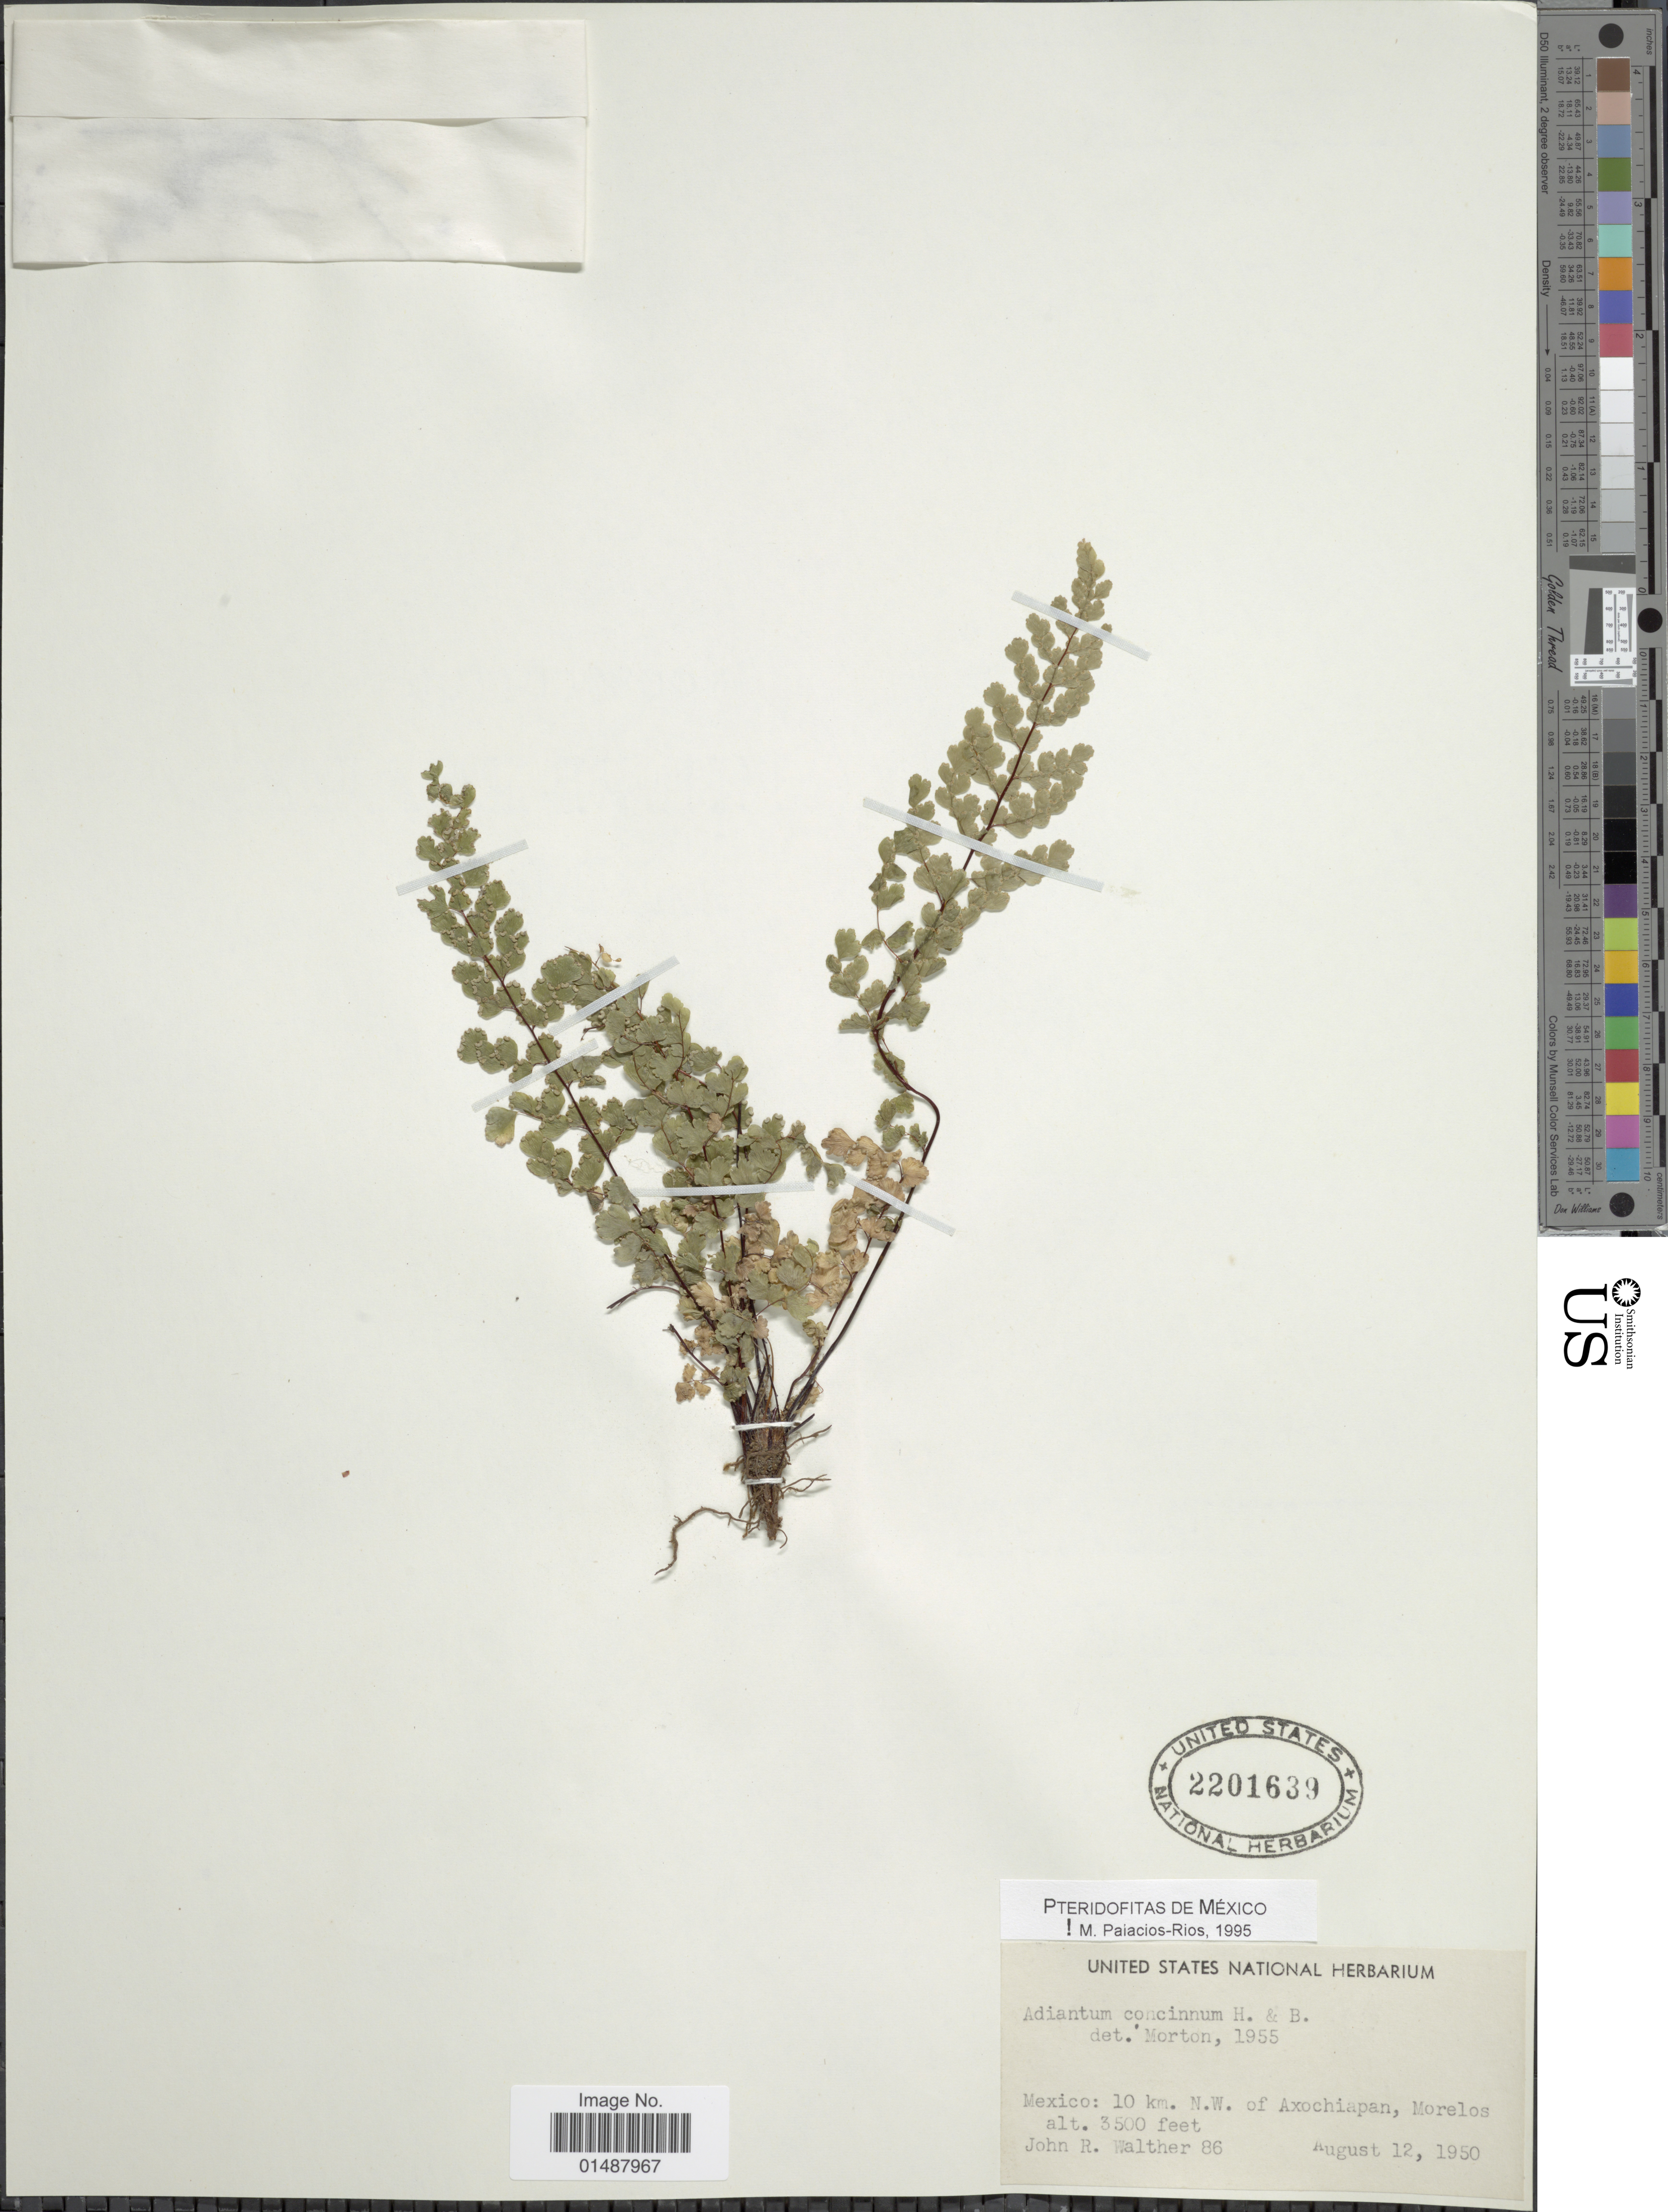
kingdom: Plantae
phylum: Tracheophyta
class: Polypodiopsida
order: Polypodiales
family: Pteridaceae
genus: Adiantum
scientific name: Adiantum concinnum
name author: Humb. & Bonpl. ex Willd.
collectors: J. Walther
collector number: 86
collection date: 1950-08-12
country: Mexico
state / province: Morelos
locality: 10 km. N.W. of Axochiapan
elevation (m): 1067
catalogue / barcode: US 2201639